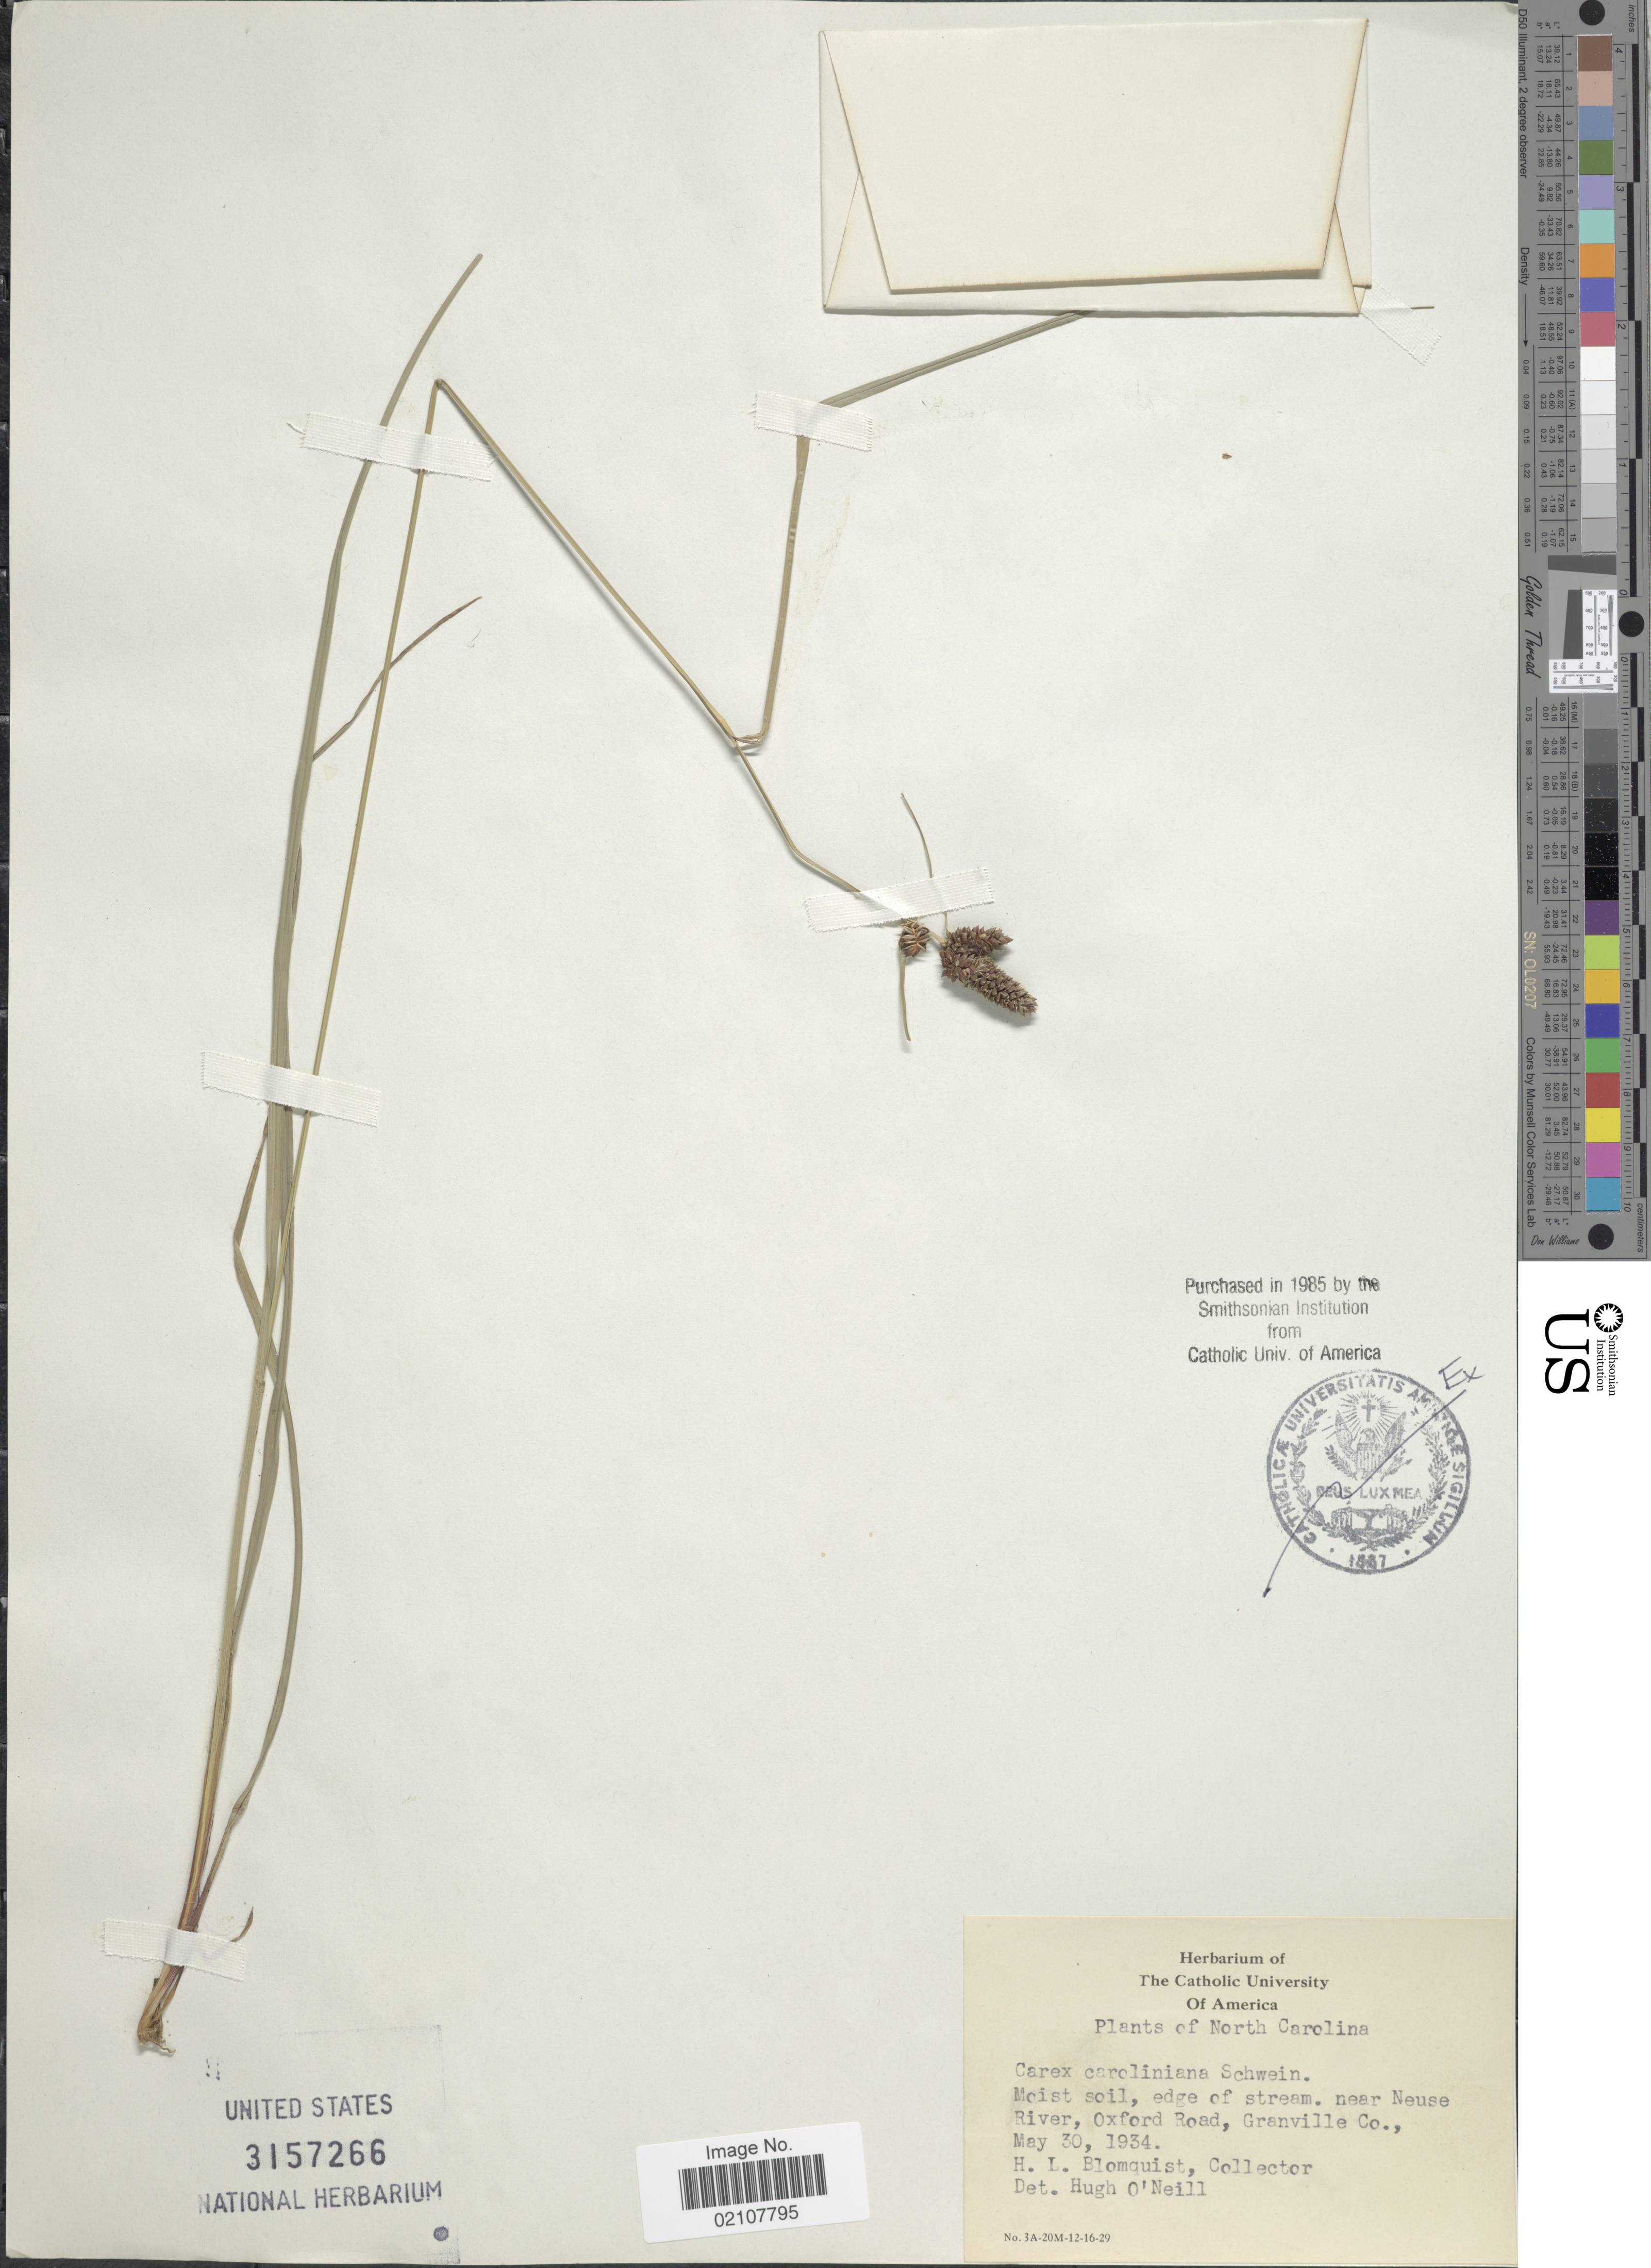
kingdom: Plantae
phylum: Tracheophyta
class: Liliopsida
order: Poales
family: Cyperaceae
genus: Carex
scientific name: Carex caroliniana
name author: Schwein.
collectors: H. Blomquist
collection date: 1934-05-30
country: United States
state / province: North Carolina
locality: Moist soil, edge of stream near Neuse River, Oxford Road, Granville Co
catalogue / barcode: US 3157266